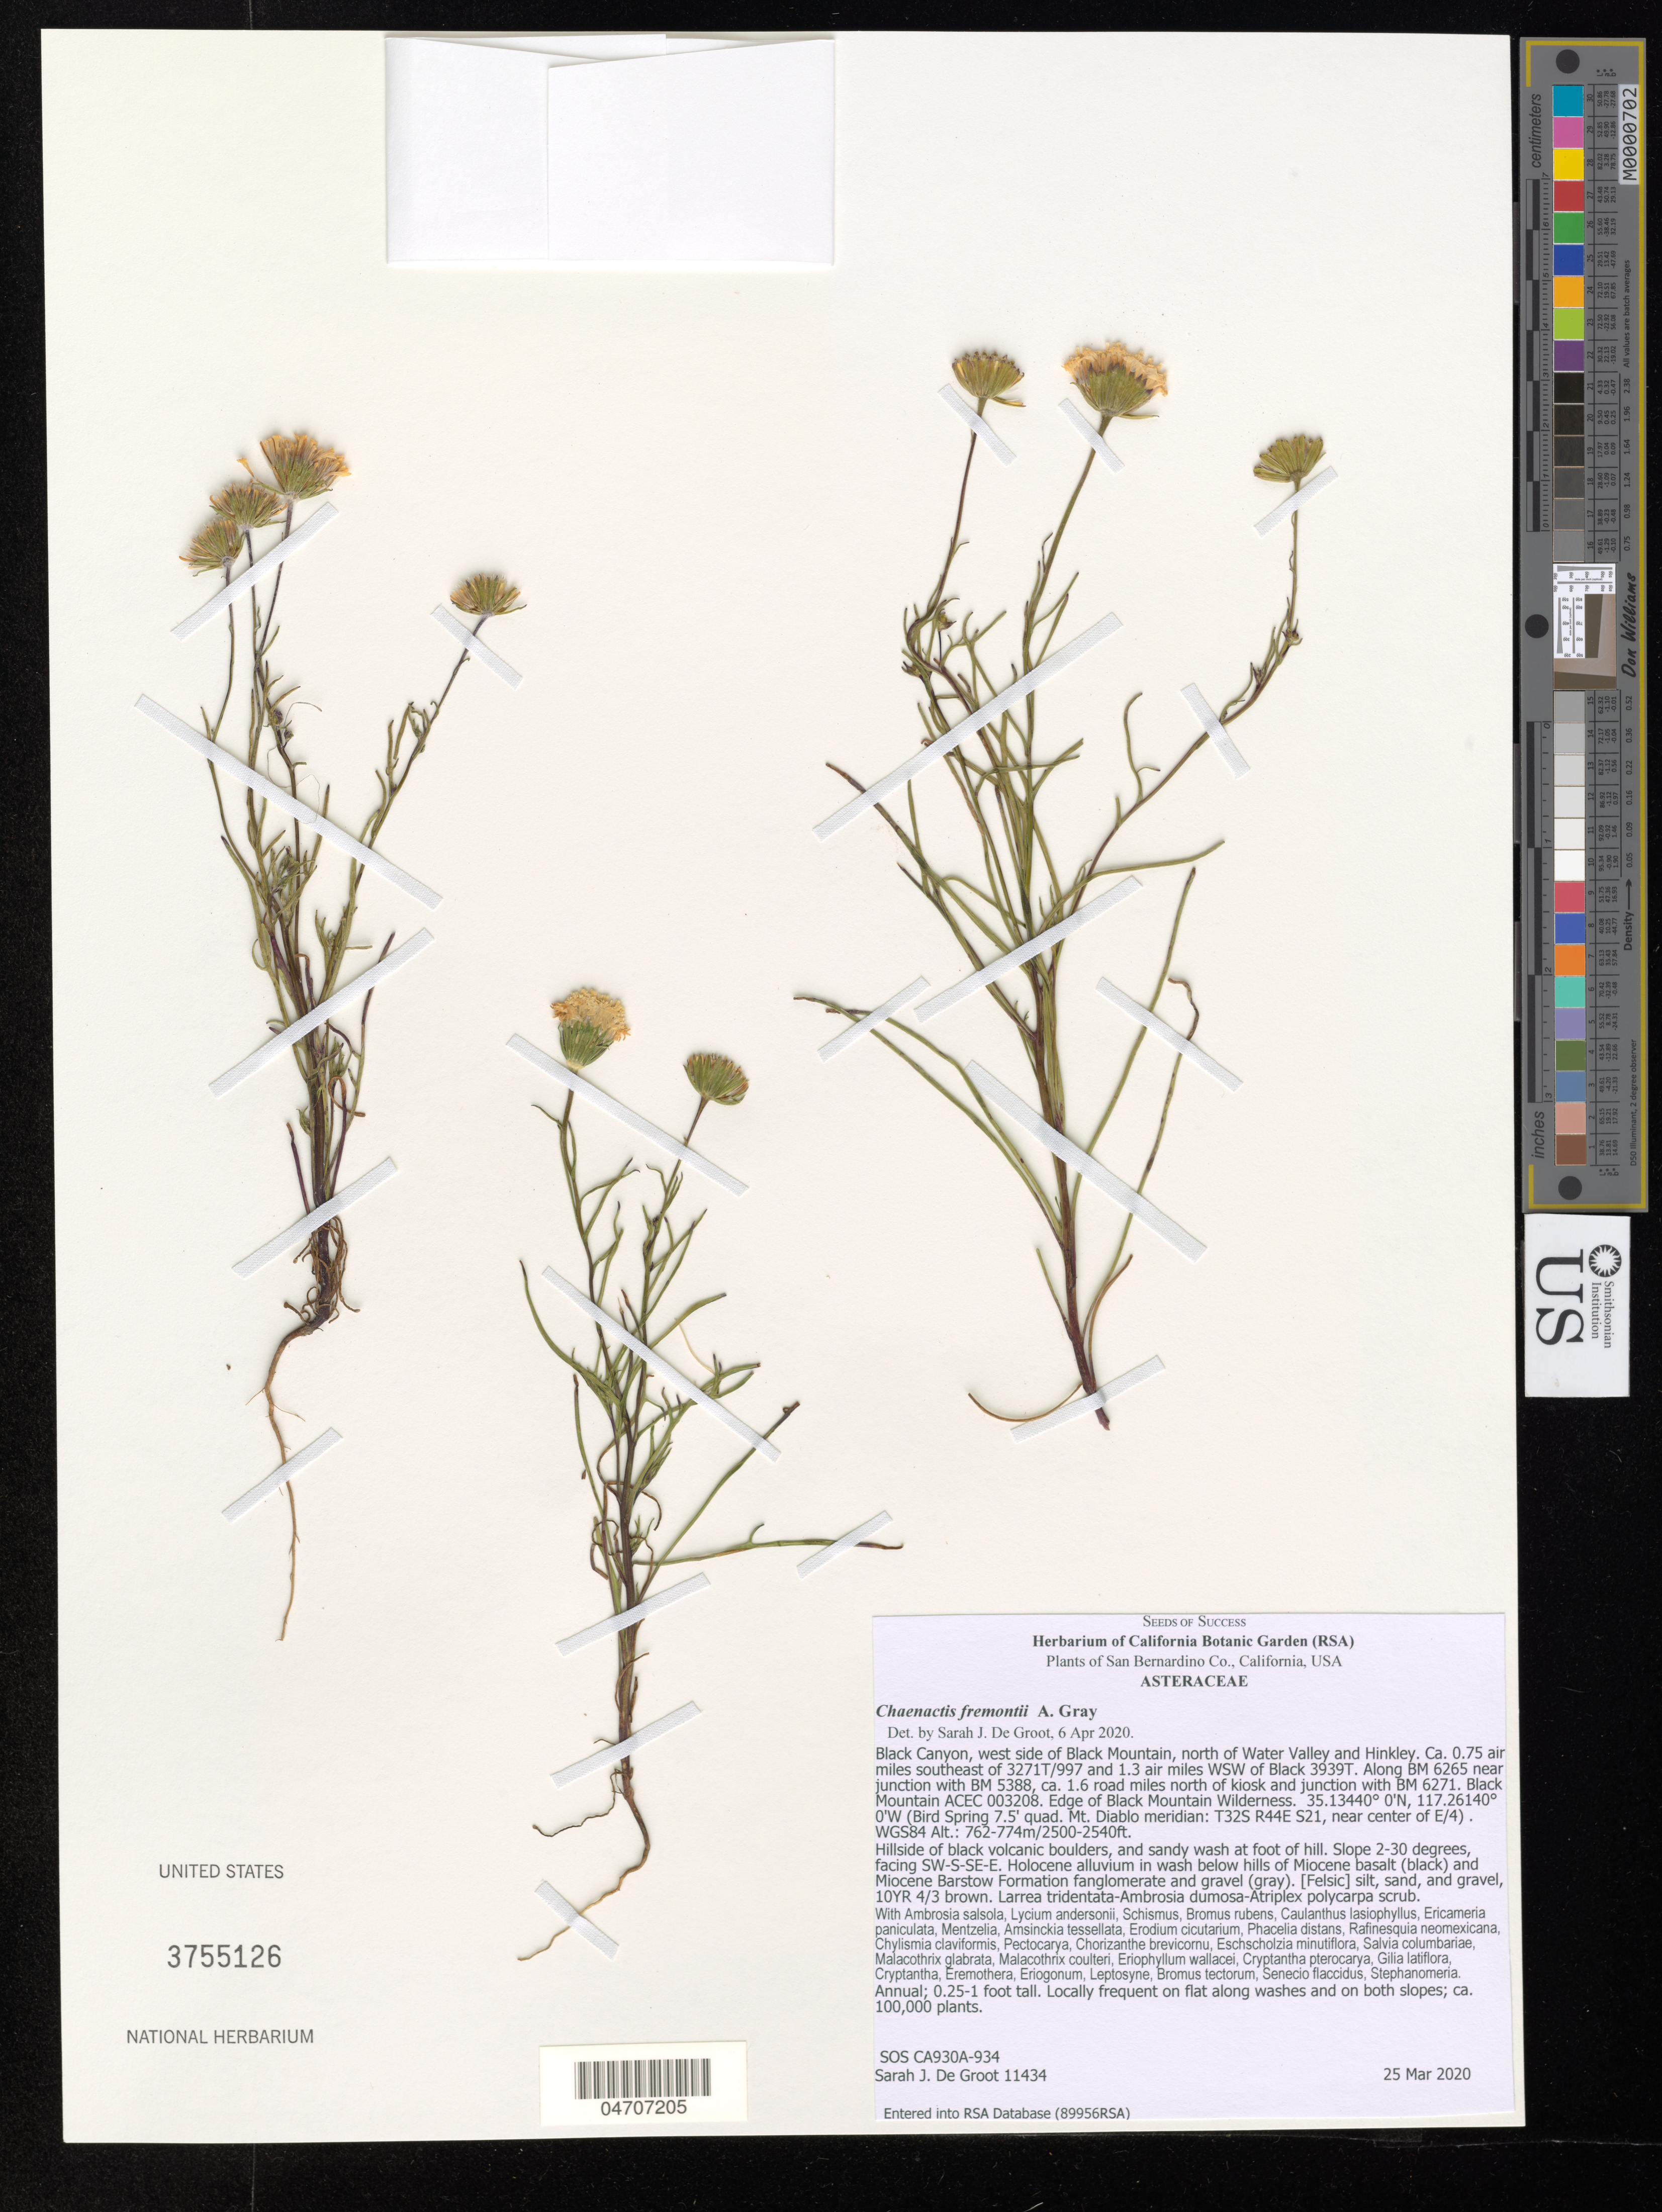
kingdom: Plantae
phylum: Tracheophyta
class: Magnoliopsida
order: Asterales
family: Asteraceae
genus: Chaenactis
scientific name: Chaenactis fremontii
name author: A. Gray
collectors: S. De Groot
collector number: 11434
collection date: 2020-03-25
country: United States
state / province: California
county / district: San Bernardino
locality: San Bernardino Co. Black Canyon, west side of Black Mountain, north of Water Valley and Hinkley. Ca. 0.75 air miles southeast of 3271T/997 and 1.3 air miles WSW of Black 3939T. Along BM 6265 near junction with BM 5388, ca. 1.6 road miles north of kiosk and junction with BM 6271. Black Mountain ACEC 003208. Edge of Black Mountain Wilderness. (Bird Spring 7.5' quad. Mt. Diablo meridian: T32S R44E S21, near center of E/4). WGS84.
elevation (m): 762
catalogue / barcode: US 3755126